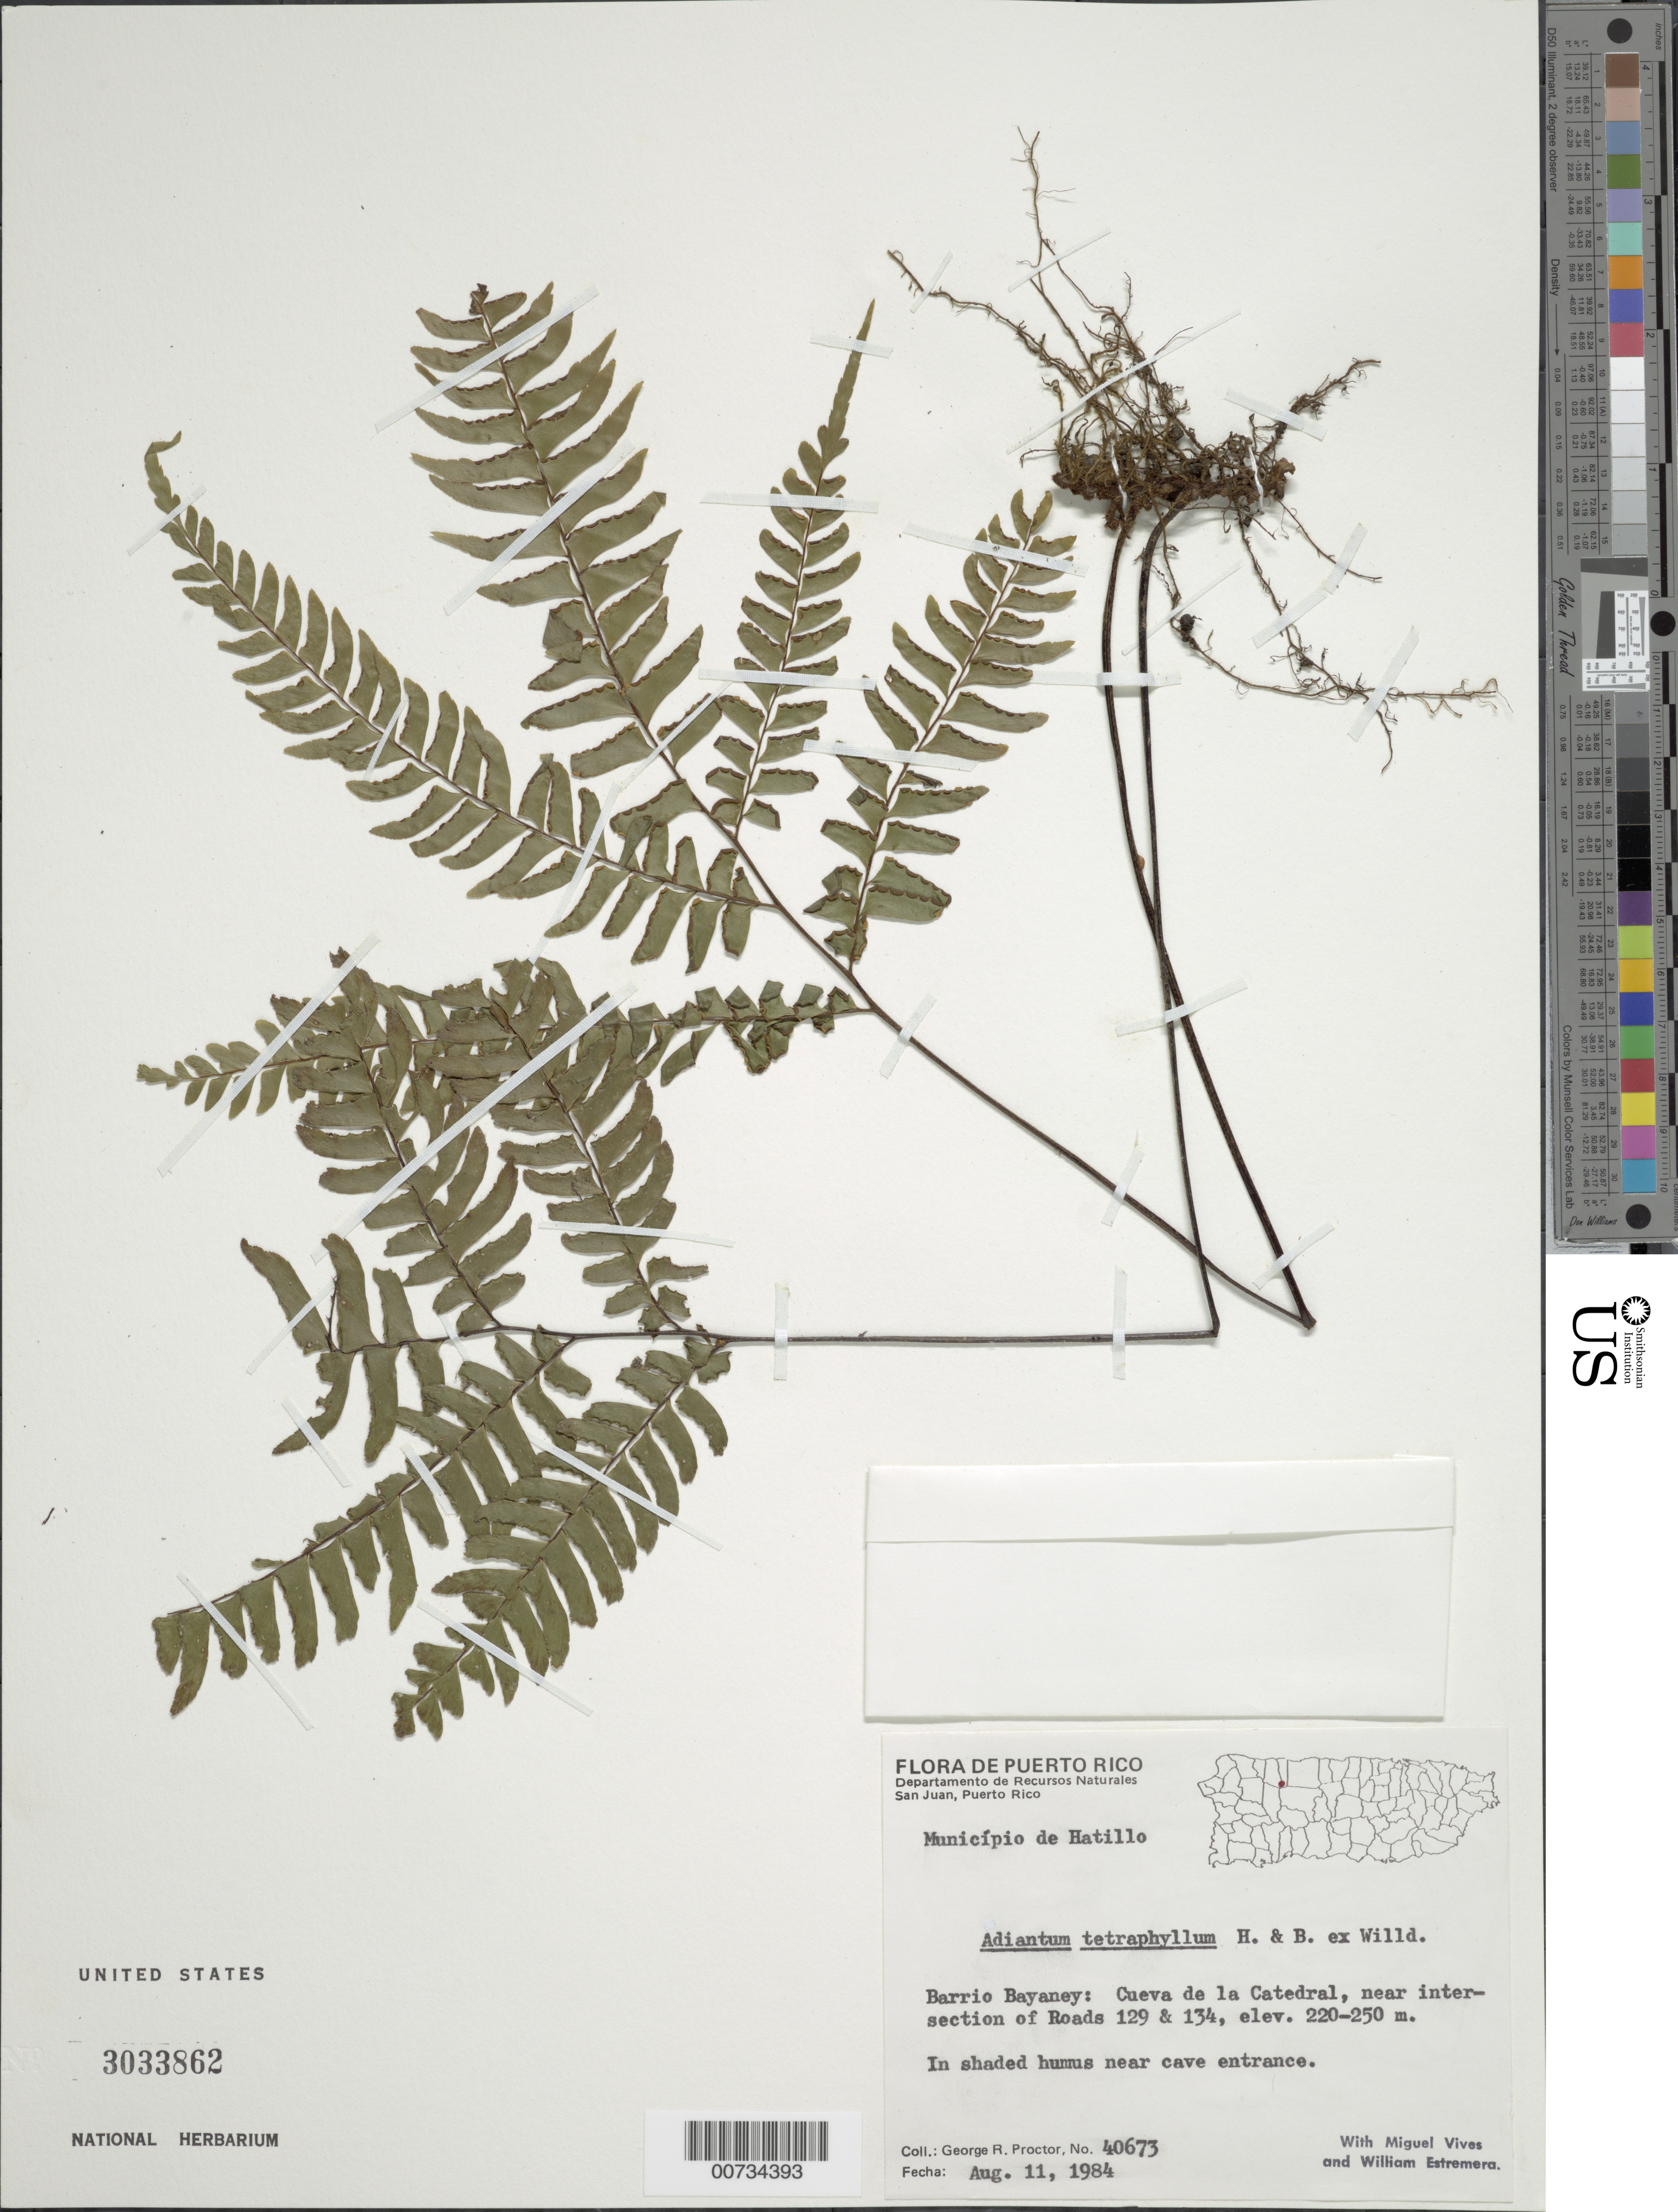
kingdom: Plantae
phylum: Tracheophyta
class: Polypodiopsida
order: Polypodiales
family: Pteridaceae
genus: Adiantum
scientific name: Adiantum tetraphyllum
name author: Humb. & Bonpl. ex Willd.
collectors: G. R. Proctor, M. Vives & W. Estremera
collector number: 40673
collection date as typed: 11 Aug 1984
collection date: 1984-08-11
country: Puerto Rico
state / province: Hatillo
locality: Barrio Bayaney: Cueva de la Catedral, near intersection of Roads 129 & 134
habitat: In shaded humus near cave entrance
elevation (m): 220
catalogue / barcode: US 3033862